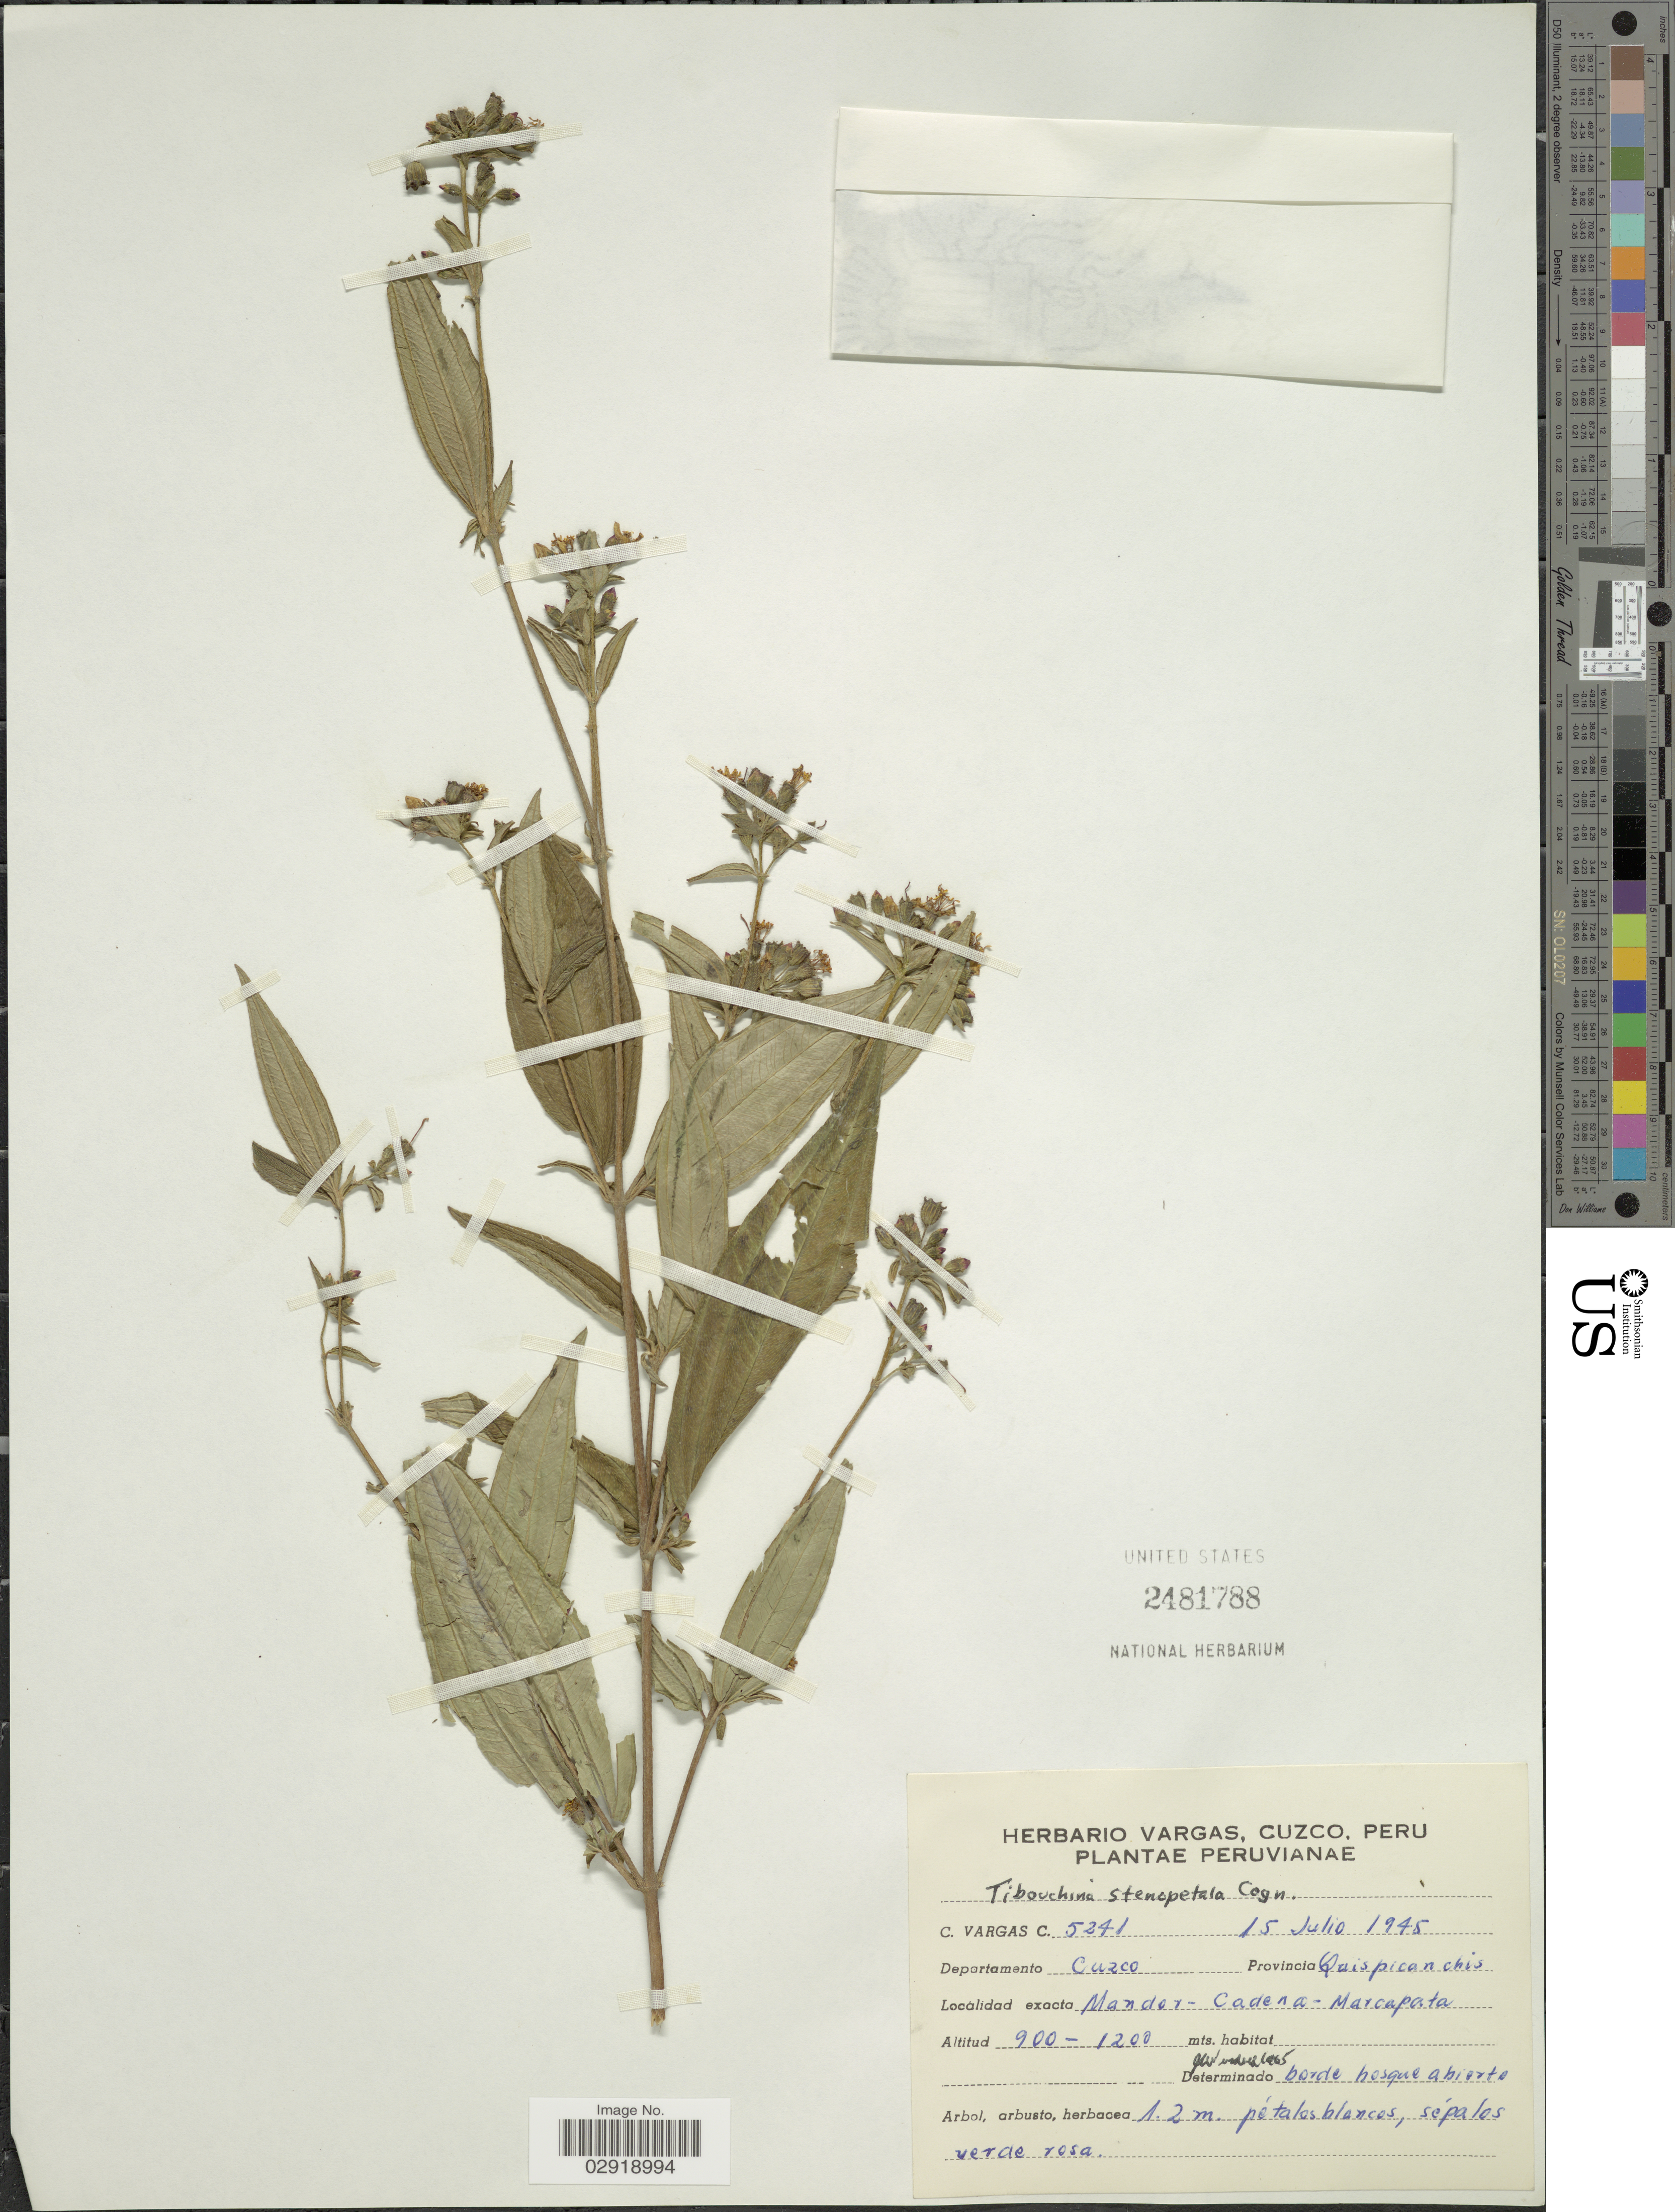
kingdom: Plantae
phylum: Tracheophyta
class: Magnoliopsida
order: Myrtales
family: Melastomataceae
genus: Chaetogastra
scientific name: Chaetogastra stenopetala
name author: (Cogn.) P.J.F. Guim. & Michelang.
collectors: C. Vargas Calderón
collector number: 5241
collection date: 1945-07-15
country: Peru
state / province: Cusco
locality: Departamento Cuzco Provincia Quispicanchis. Mandor- Cadena- Marcapata.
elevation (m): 900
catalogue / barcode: US 2481788